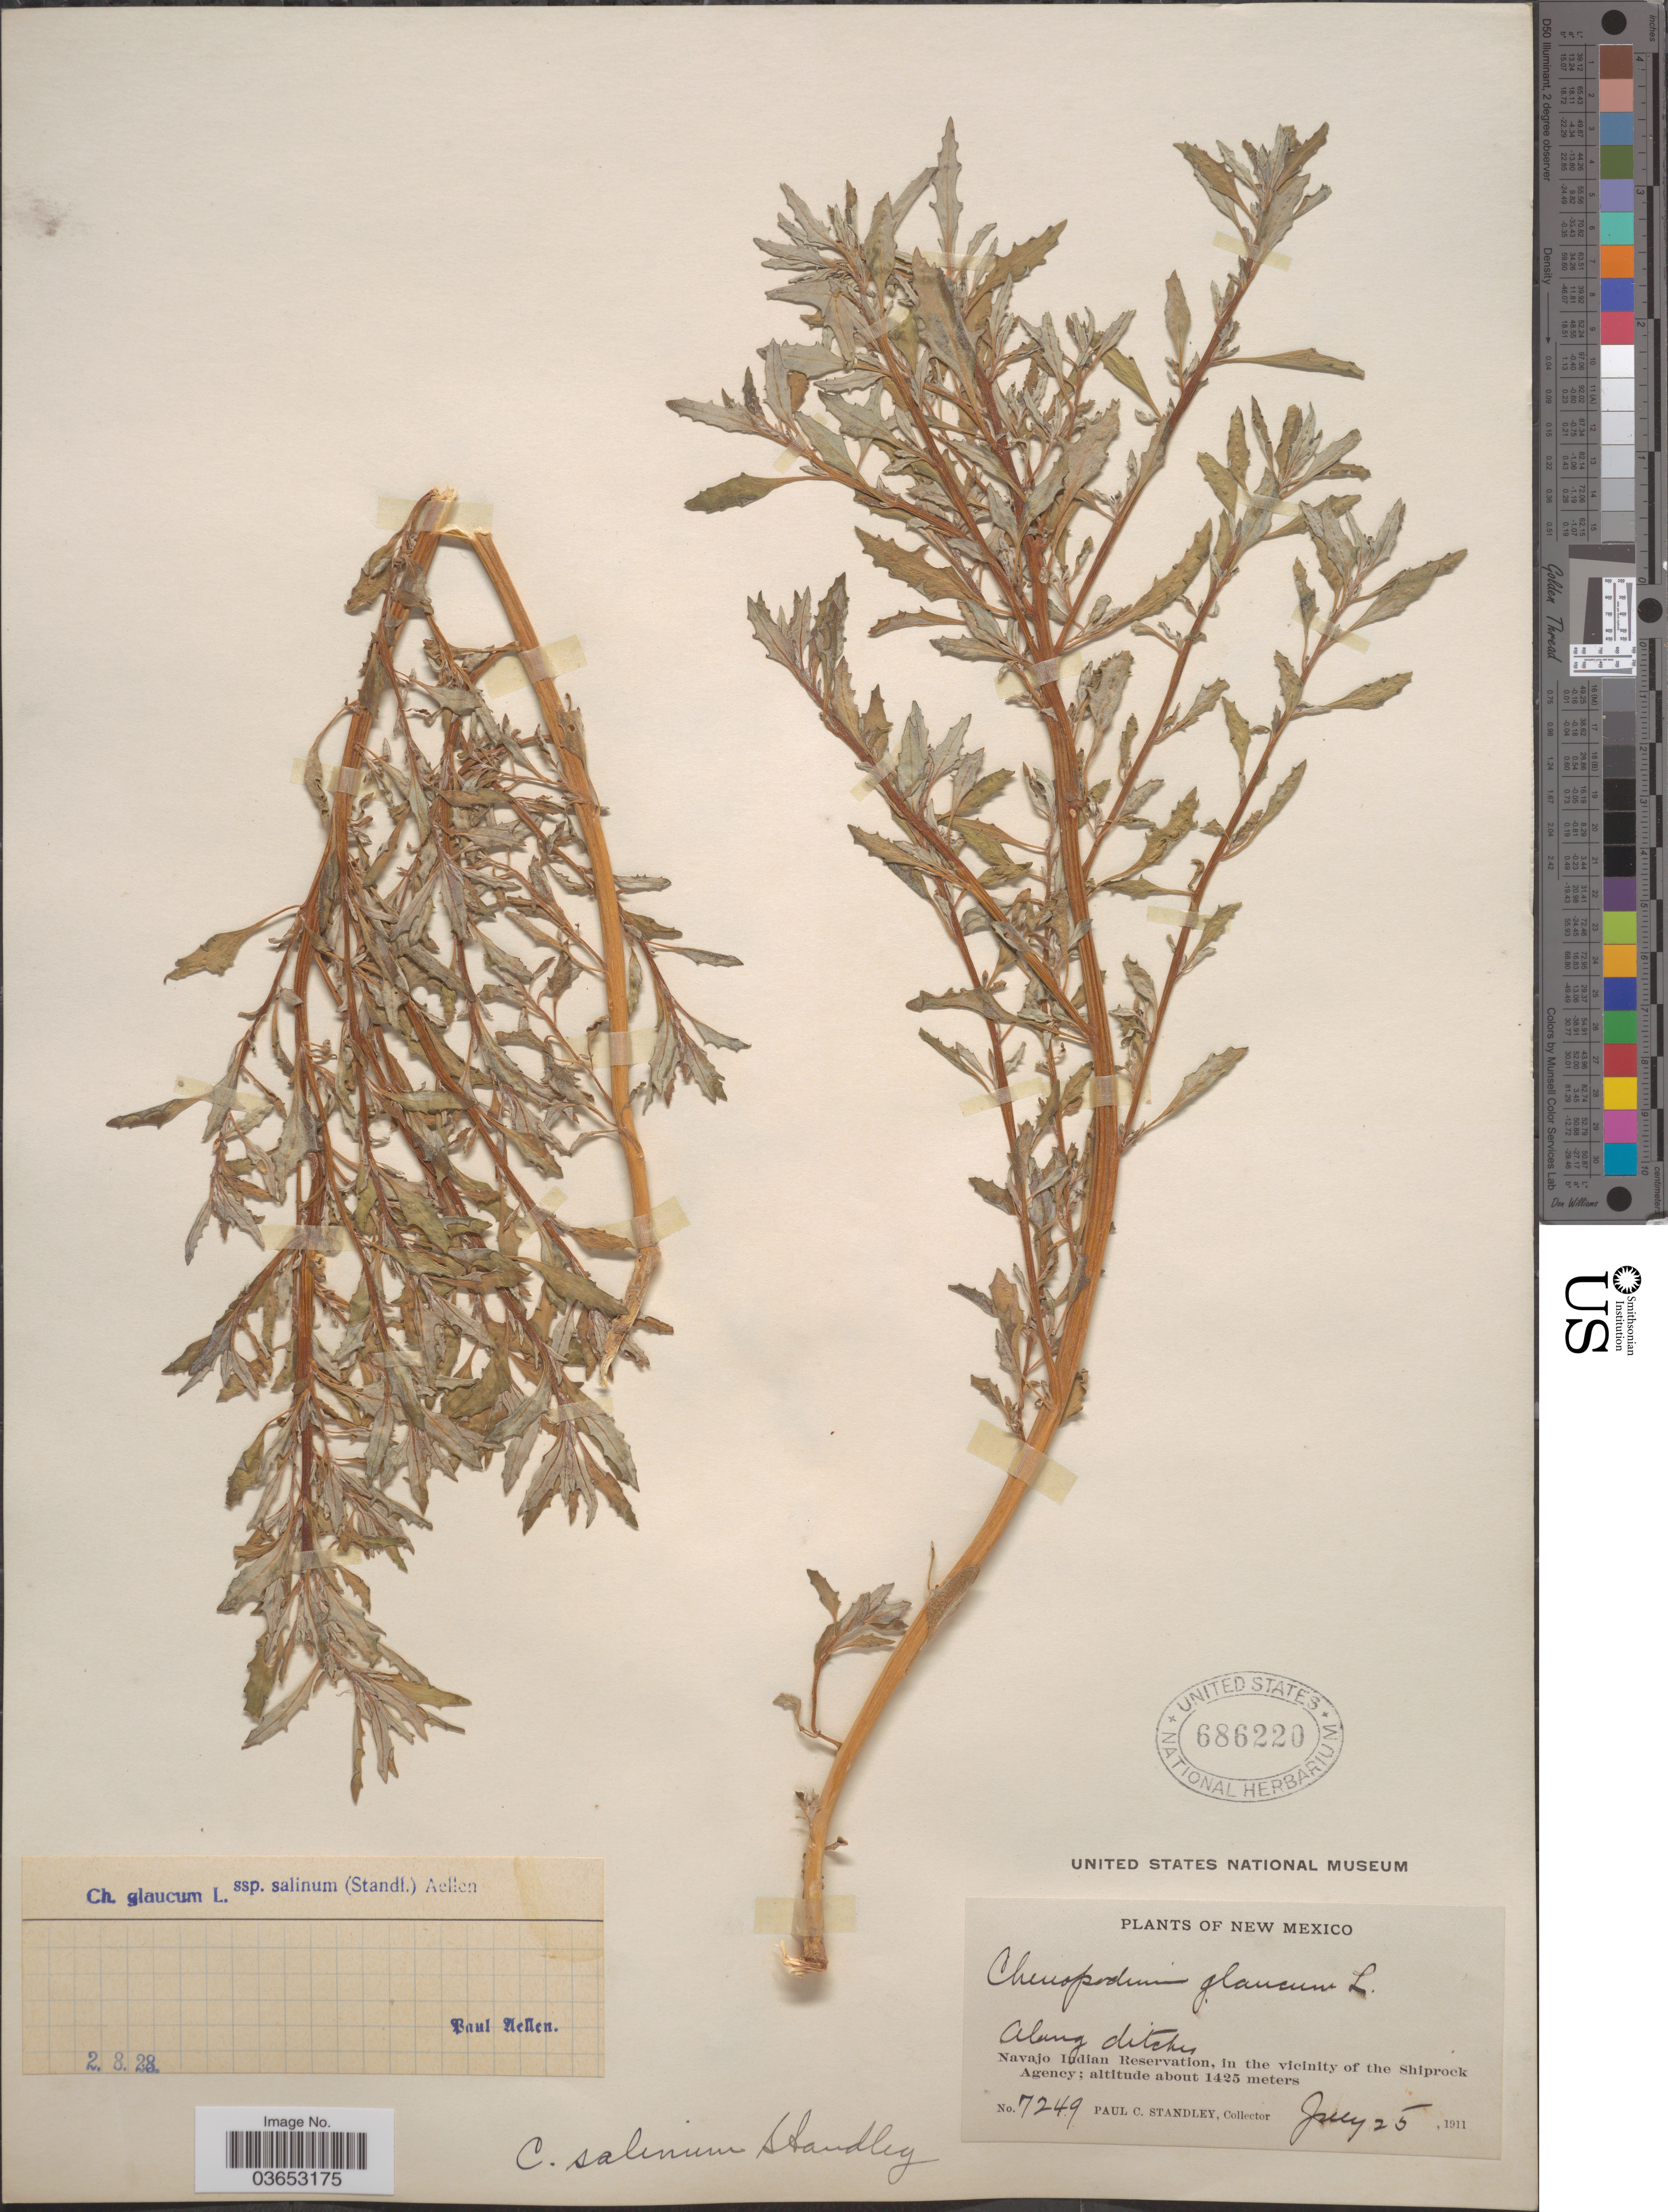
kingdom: Plantae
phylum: Tracheophyta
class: Magnoliopsida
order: Caryophyllales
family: Amaranthaceae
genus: Chenopodium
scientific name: Chenopodium glaucum subsp. salinum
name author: (Aellen) Aellen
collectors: P. C. Standley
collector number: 7249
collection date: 1911-07-25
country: United States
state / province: New Mexico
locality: Navajo Indian Reservation, in the vicinity of the Shiprock Agency.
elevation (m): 1425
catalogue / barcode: US 686220